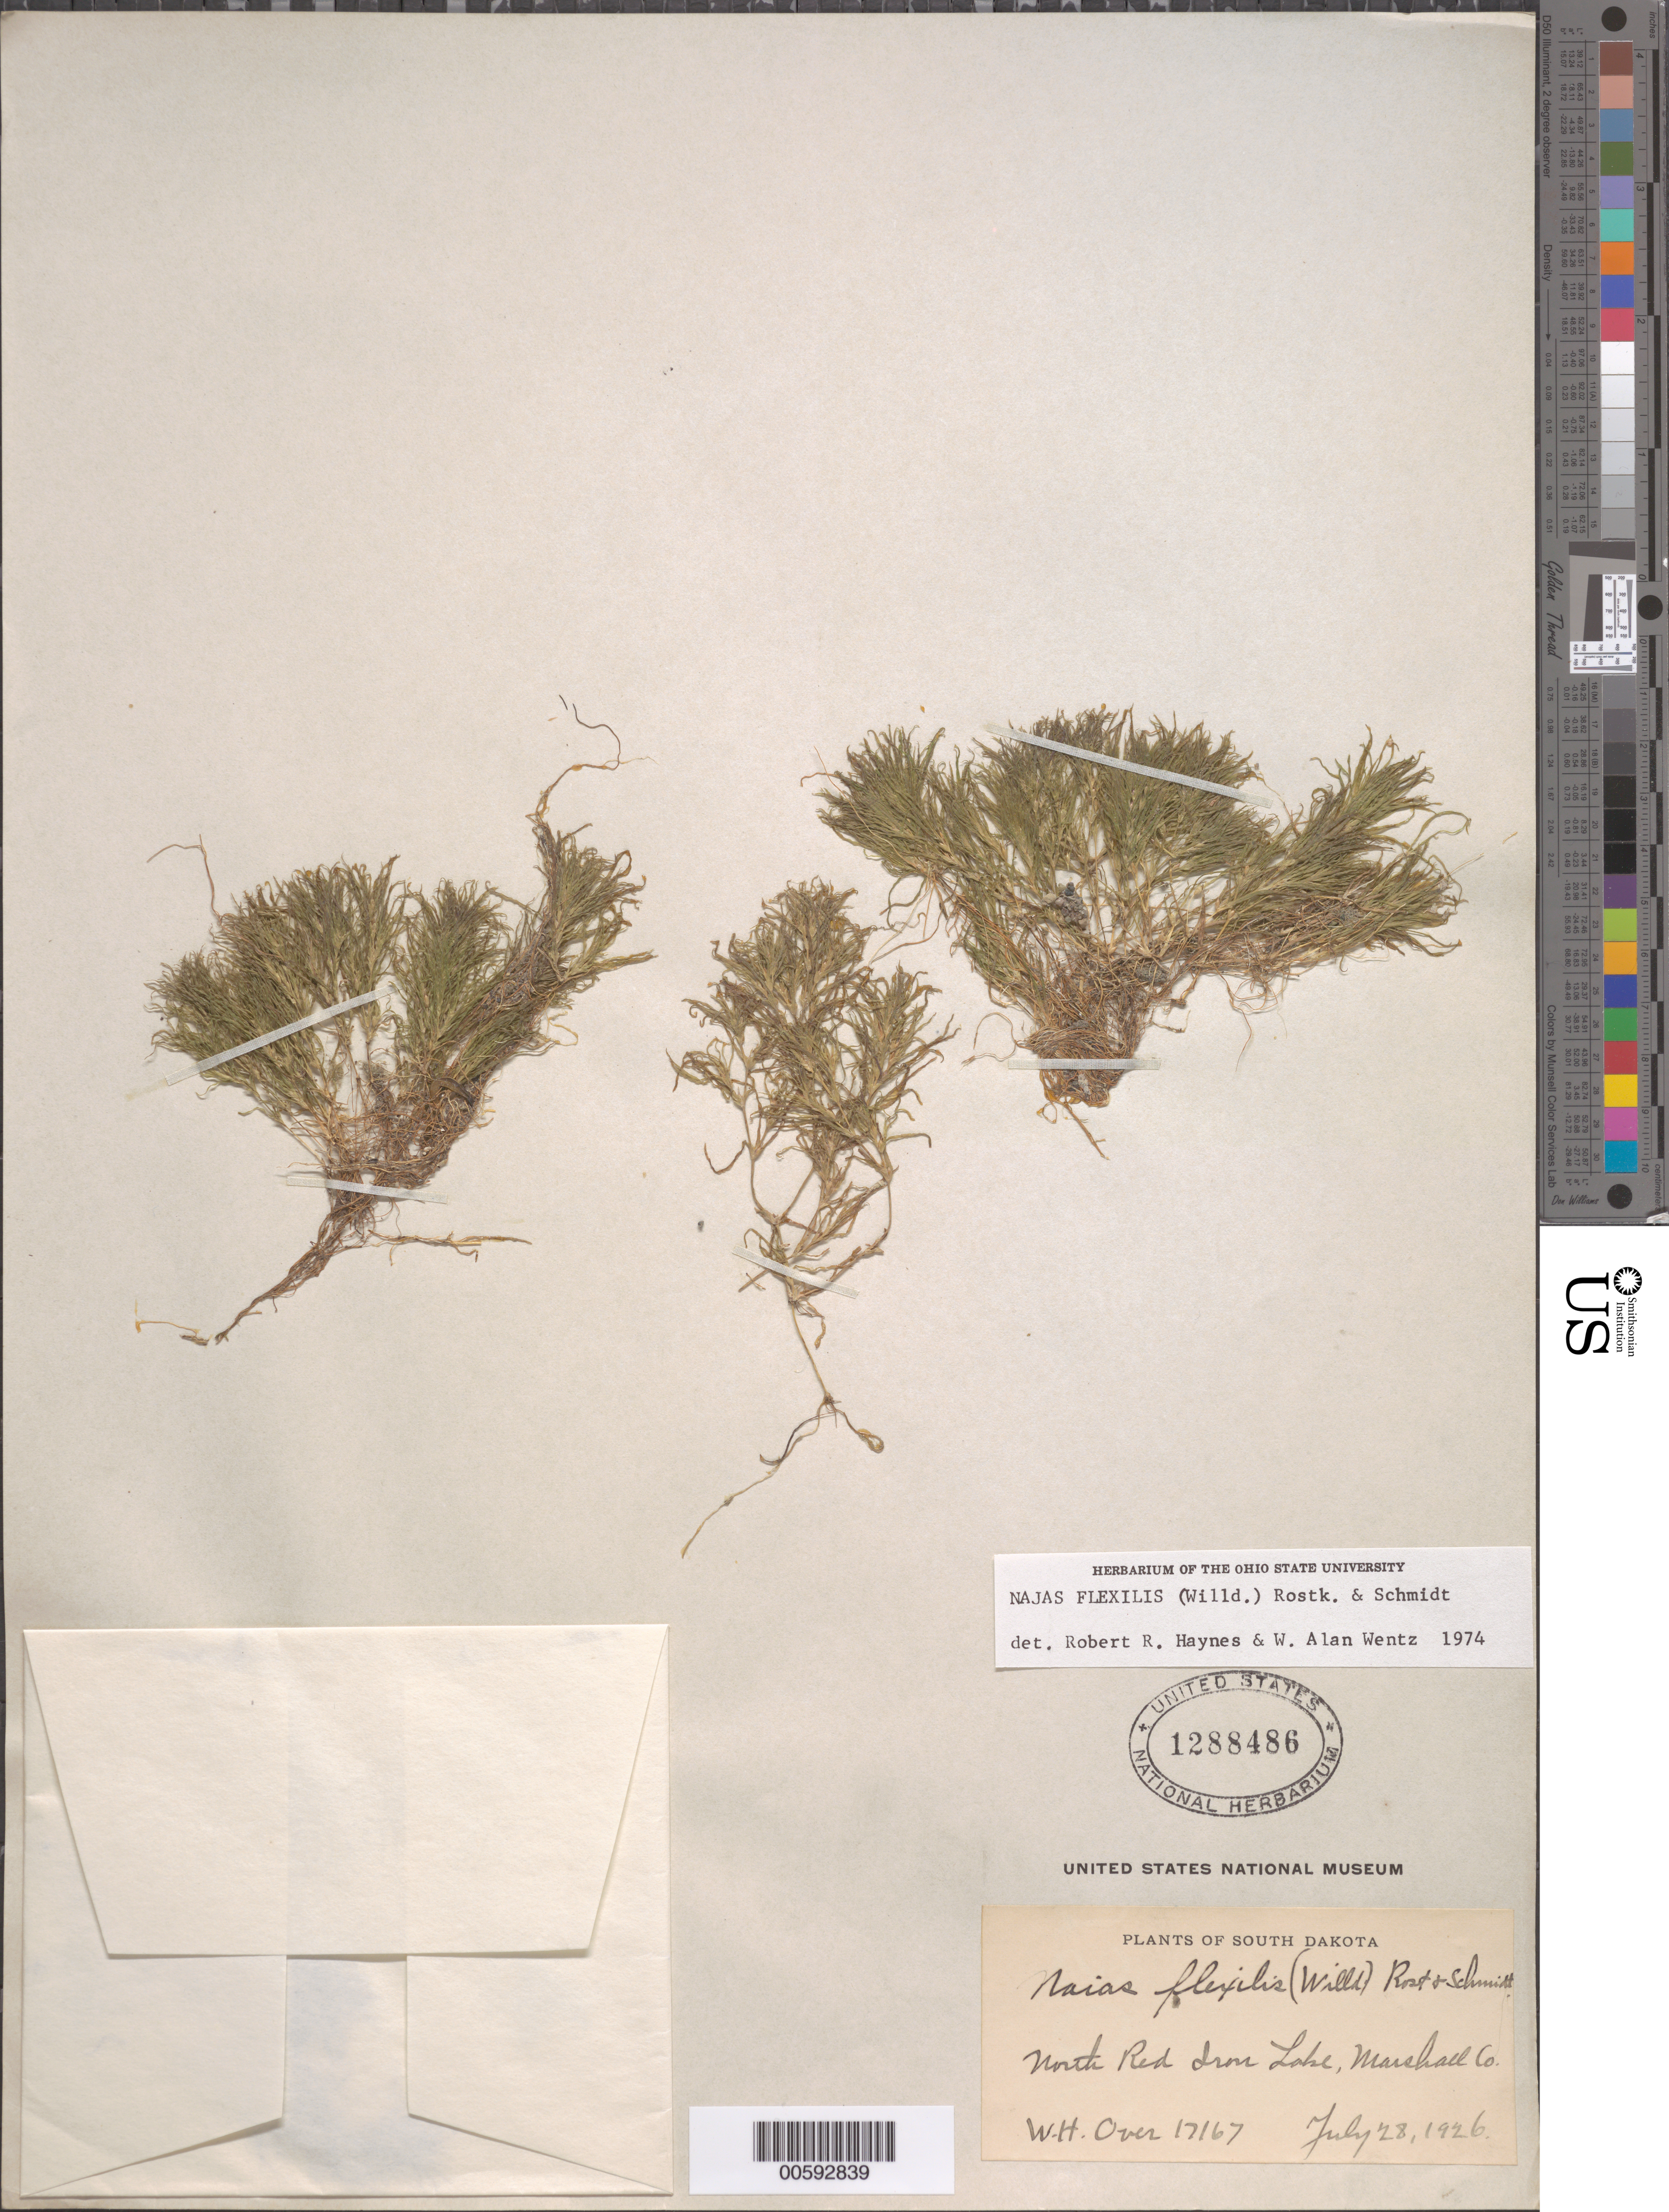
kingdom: Plantae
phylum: Tracheophyta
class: Liliopsida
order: Alismatales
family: Hydrocharitaceae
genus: Najas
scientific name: Najas flexilis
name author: (Willd.) Rostk. & Schmidt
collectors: W. Over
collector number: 17167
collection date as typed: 28 Jul 1926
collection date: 1926-07-28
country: United States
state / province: South Dakota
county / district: Marshall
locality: North Red Iron Lake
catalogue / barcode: US 1288486